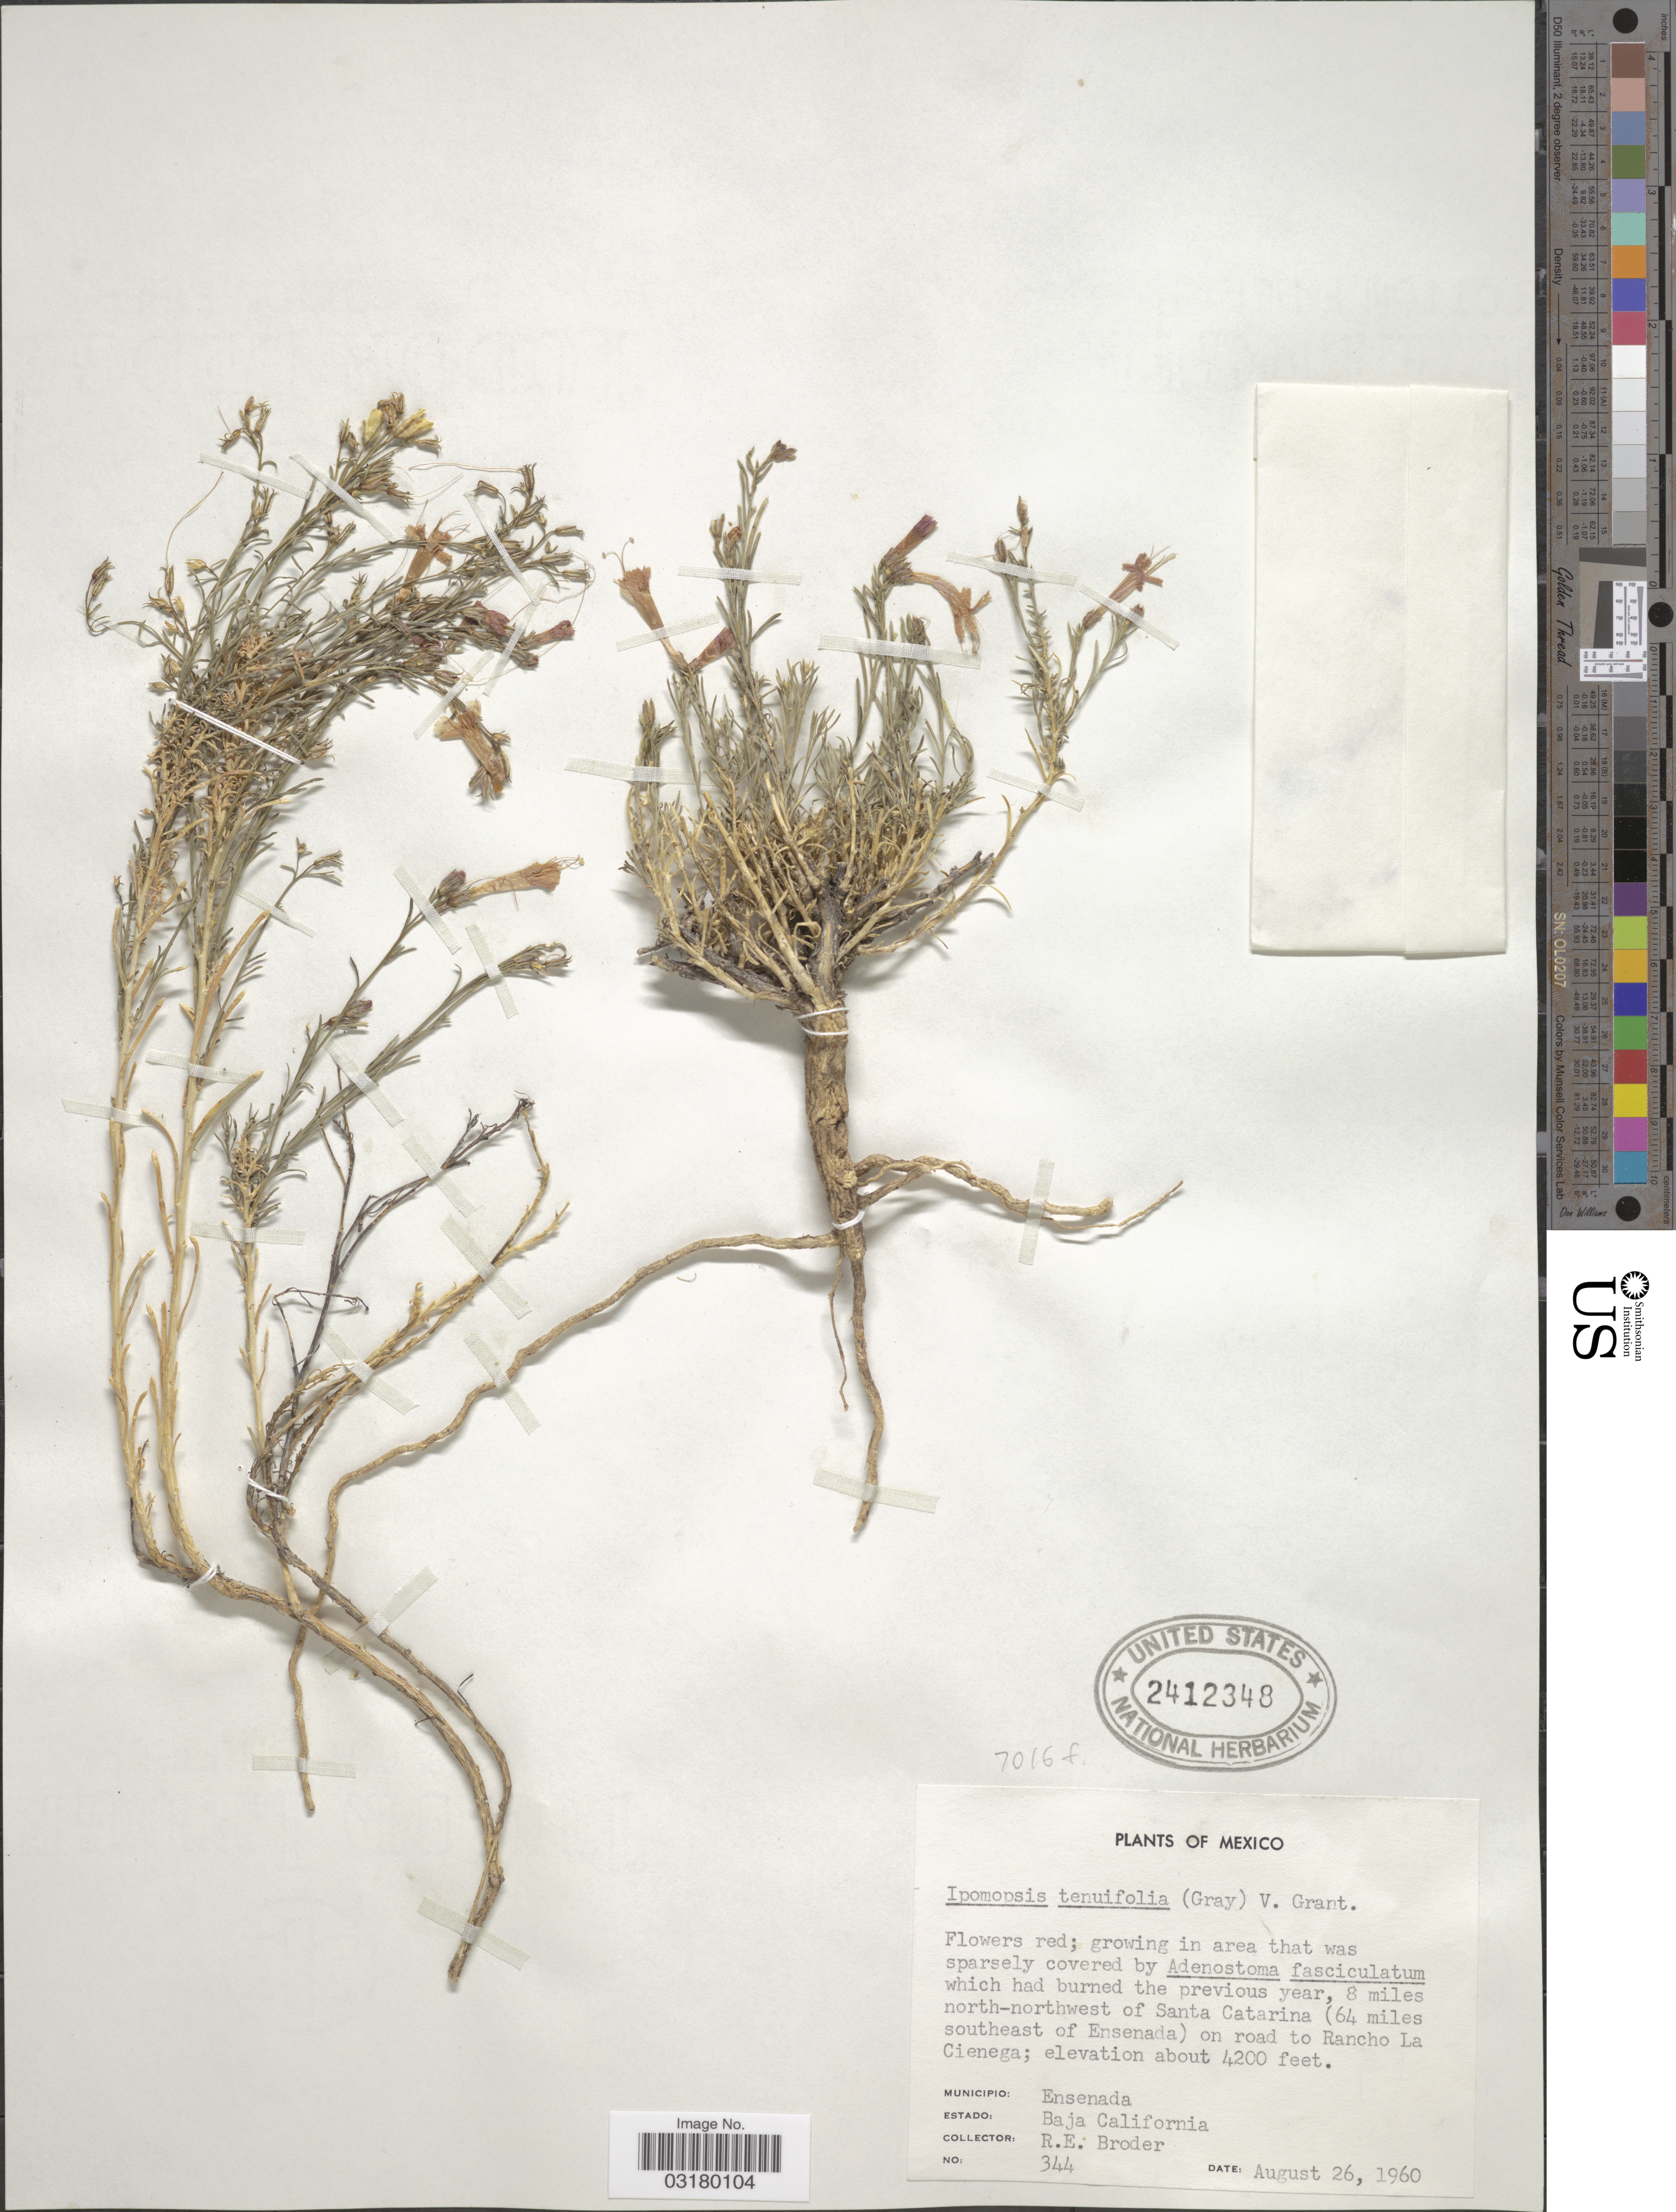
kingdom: Plantae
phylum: Tracheophyta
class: Magnoliopsida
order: Ericales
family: Polemoniaceae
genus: Ipomopsis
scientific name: Ipomopsis tenuifolia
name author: (A. Gray) V.E. Grant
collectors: R. Broder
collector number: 344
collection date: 1960-08-26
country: Mexico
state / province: Baja California Norte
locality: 8 miles north-northwest of Santa Catarina (64 miles southeast of Ensenada) on road to Rancho La Cienega. Municipio: Ensenada. Estado: Baja California.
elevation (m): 1280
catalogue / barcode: US 2412348